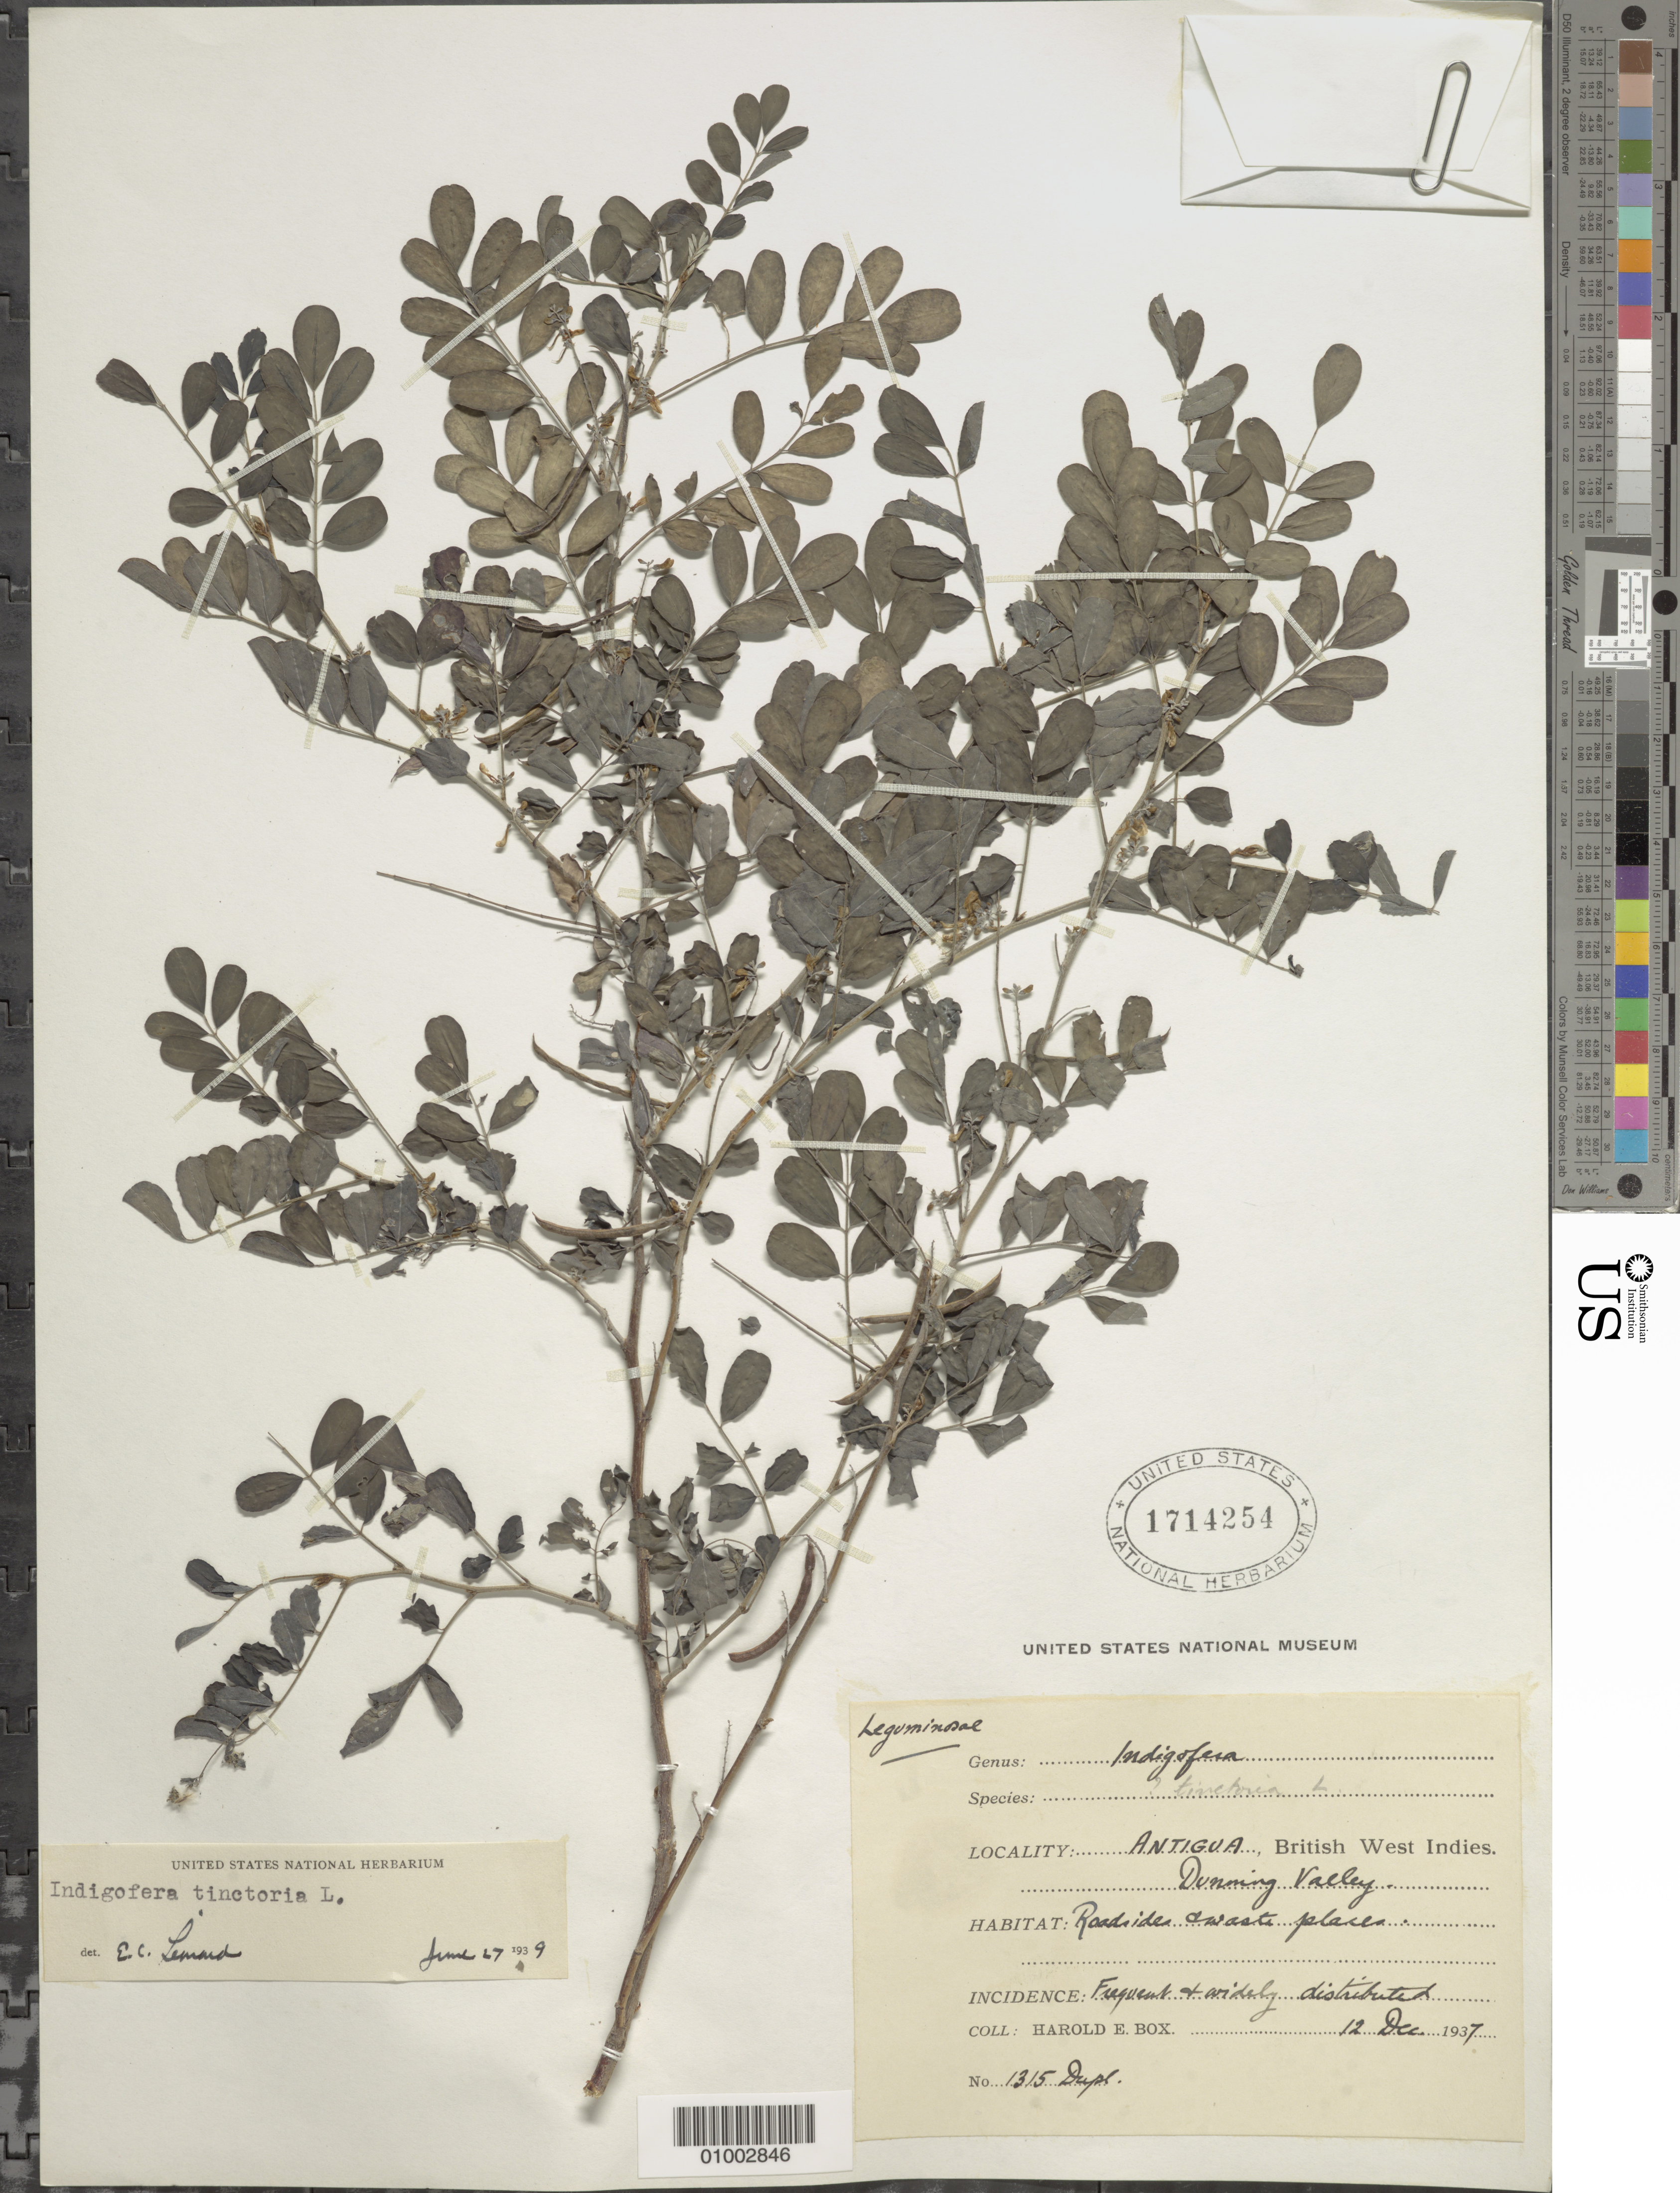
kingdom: Plantae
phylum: Tracheophyta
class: Magnoliopsida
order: Fabales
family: Fabaceae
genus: Indigofera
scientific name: Indigofera tinctoria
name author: L.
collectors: H. E. Box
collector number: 1315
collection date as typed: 12 Dec 1937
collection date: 1937-12-12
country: Antigua and Barbuda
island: Antigua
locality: Roadside and waste places, Dunning Valley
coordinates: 0 N, 0 E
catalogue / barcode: US 1714254